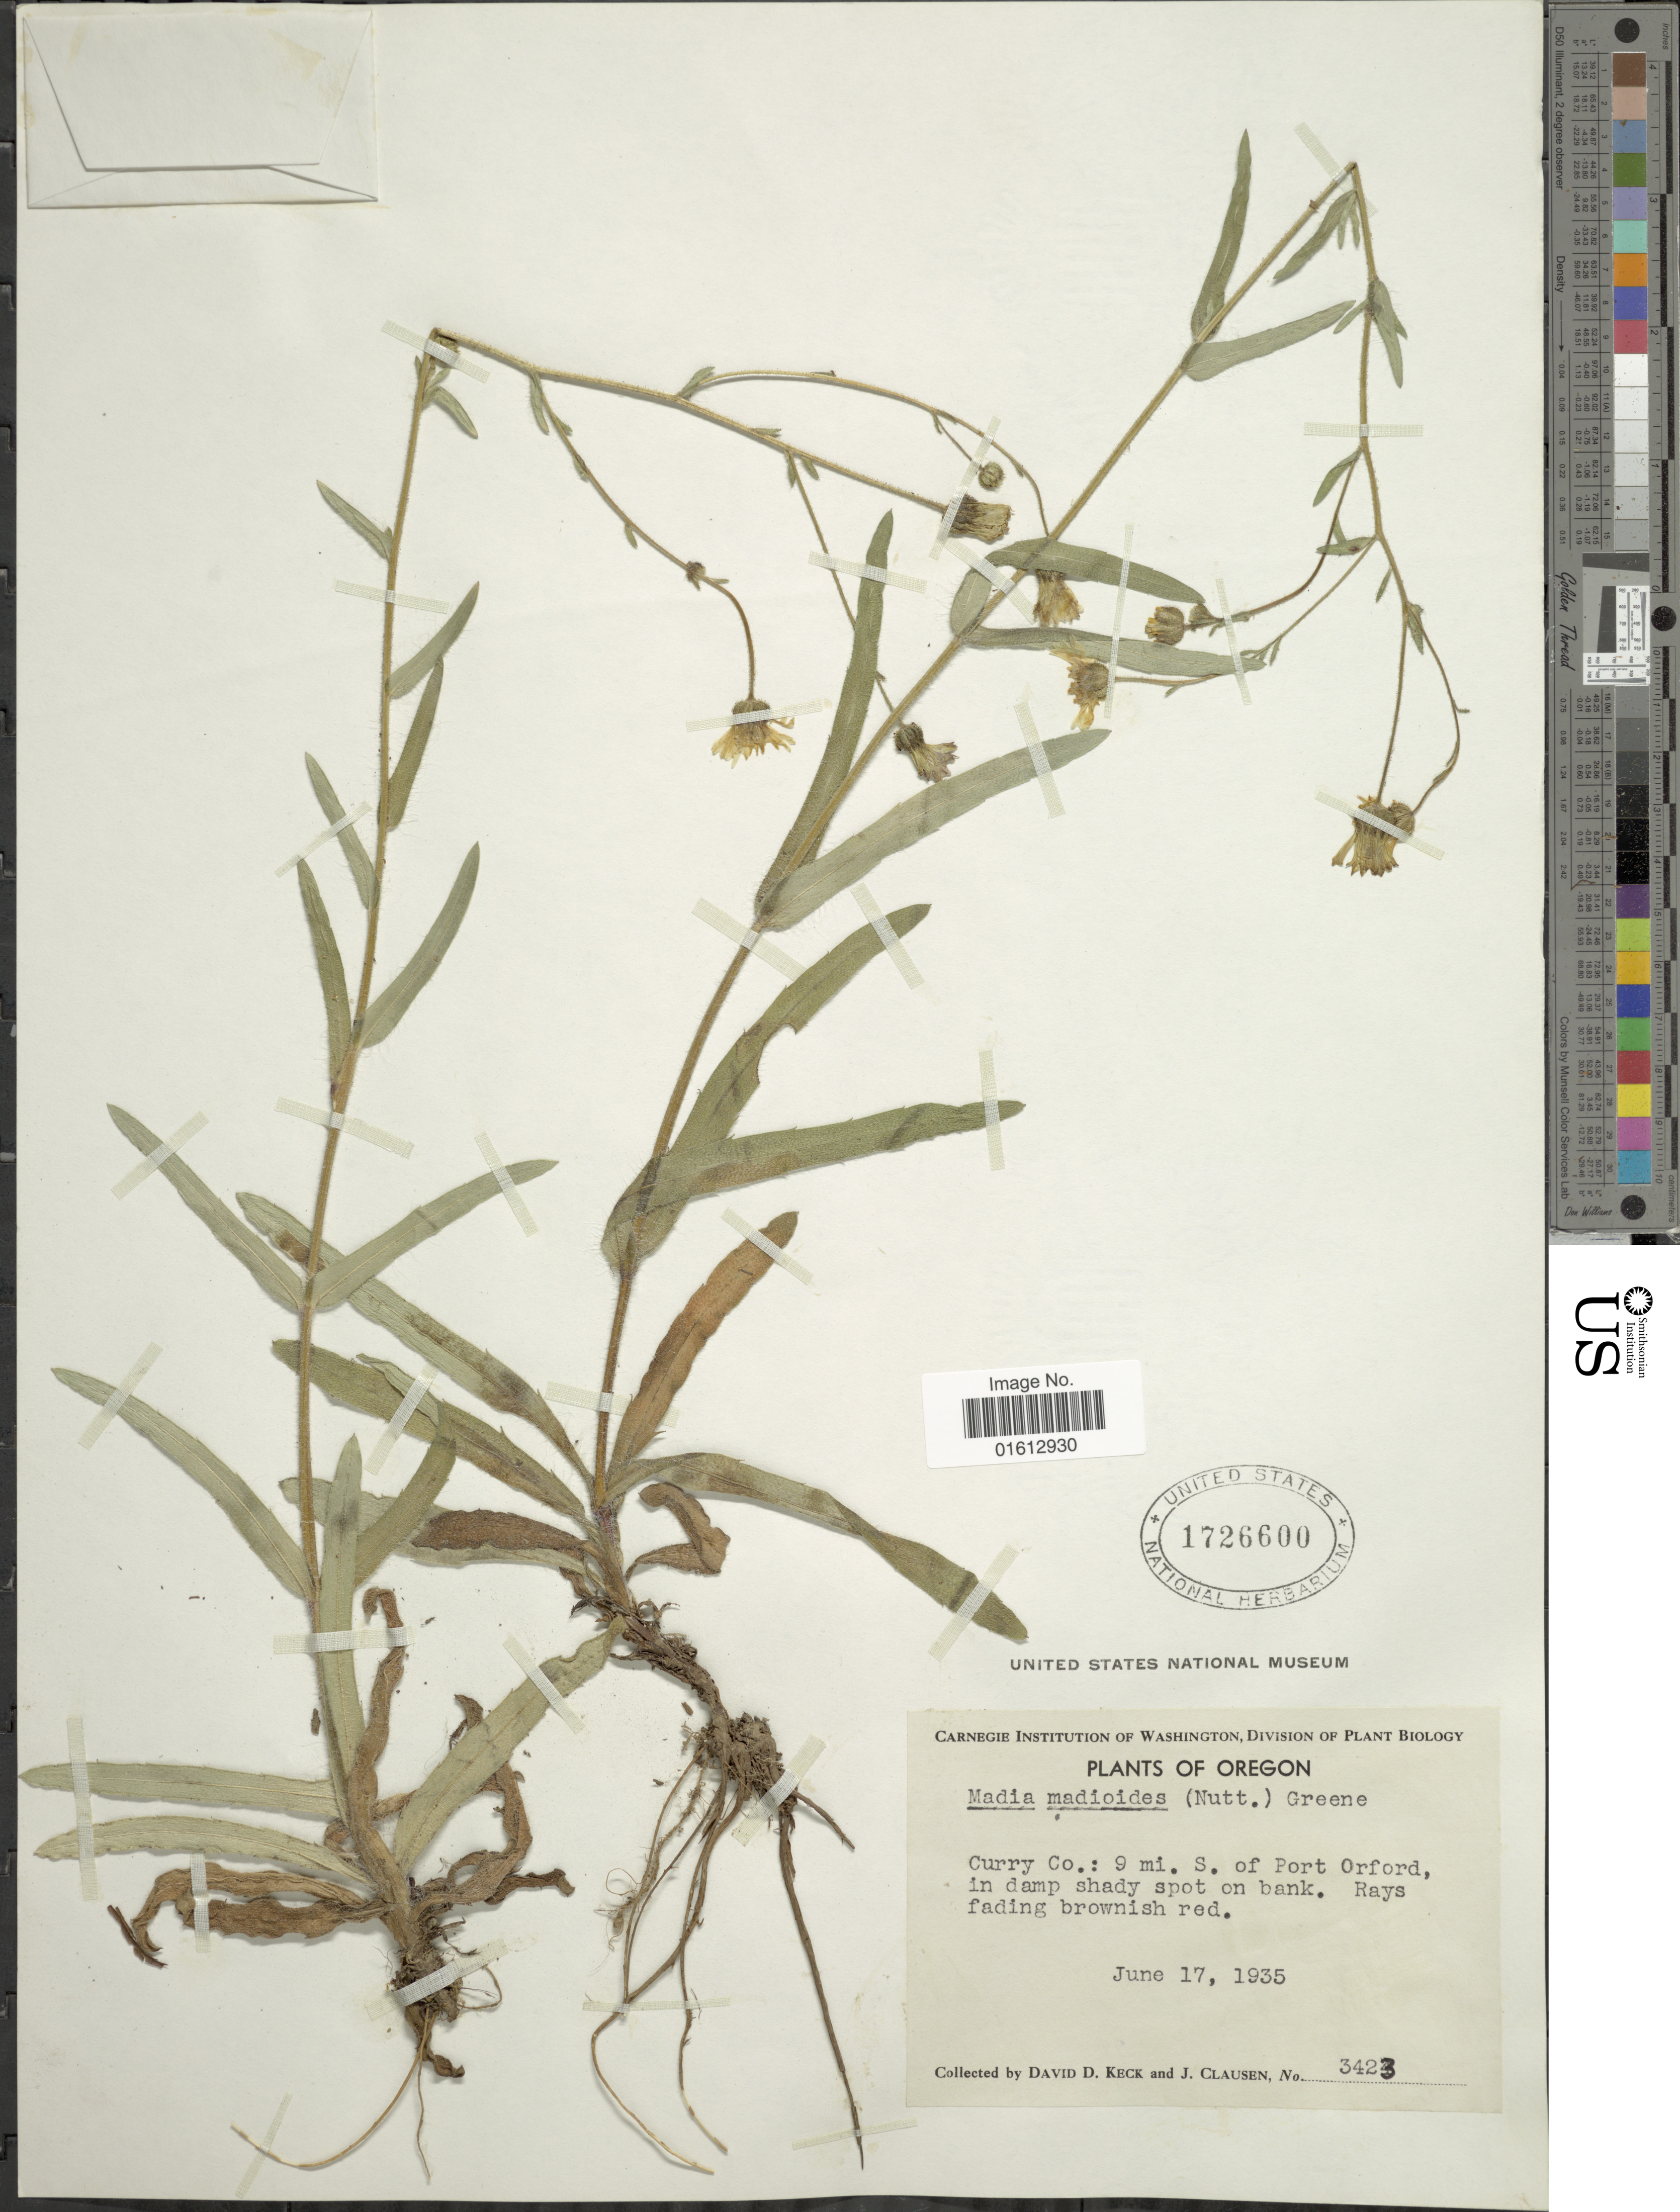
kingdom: Plantae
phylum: Tracheophyta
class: Magnoliopsida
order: Asterales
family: Asteraceae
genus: Madia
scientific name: Madia madioides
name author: (Nutt.) Greene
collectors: D. D. Keck & J. Clausen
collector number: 3423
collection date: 1935-06-17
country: United States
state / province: Oregon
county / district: Curry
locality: Oregon, Curry Co.: 9 mi. S. of Port Orford.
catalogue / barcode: US 1726600